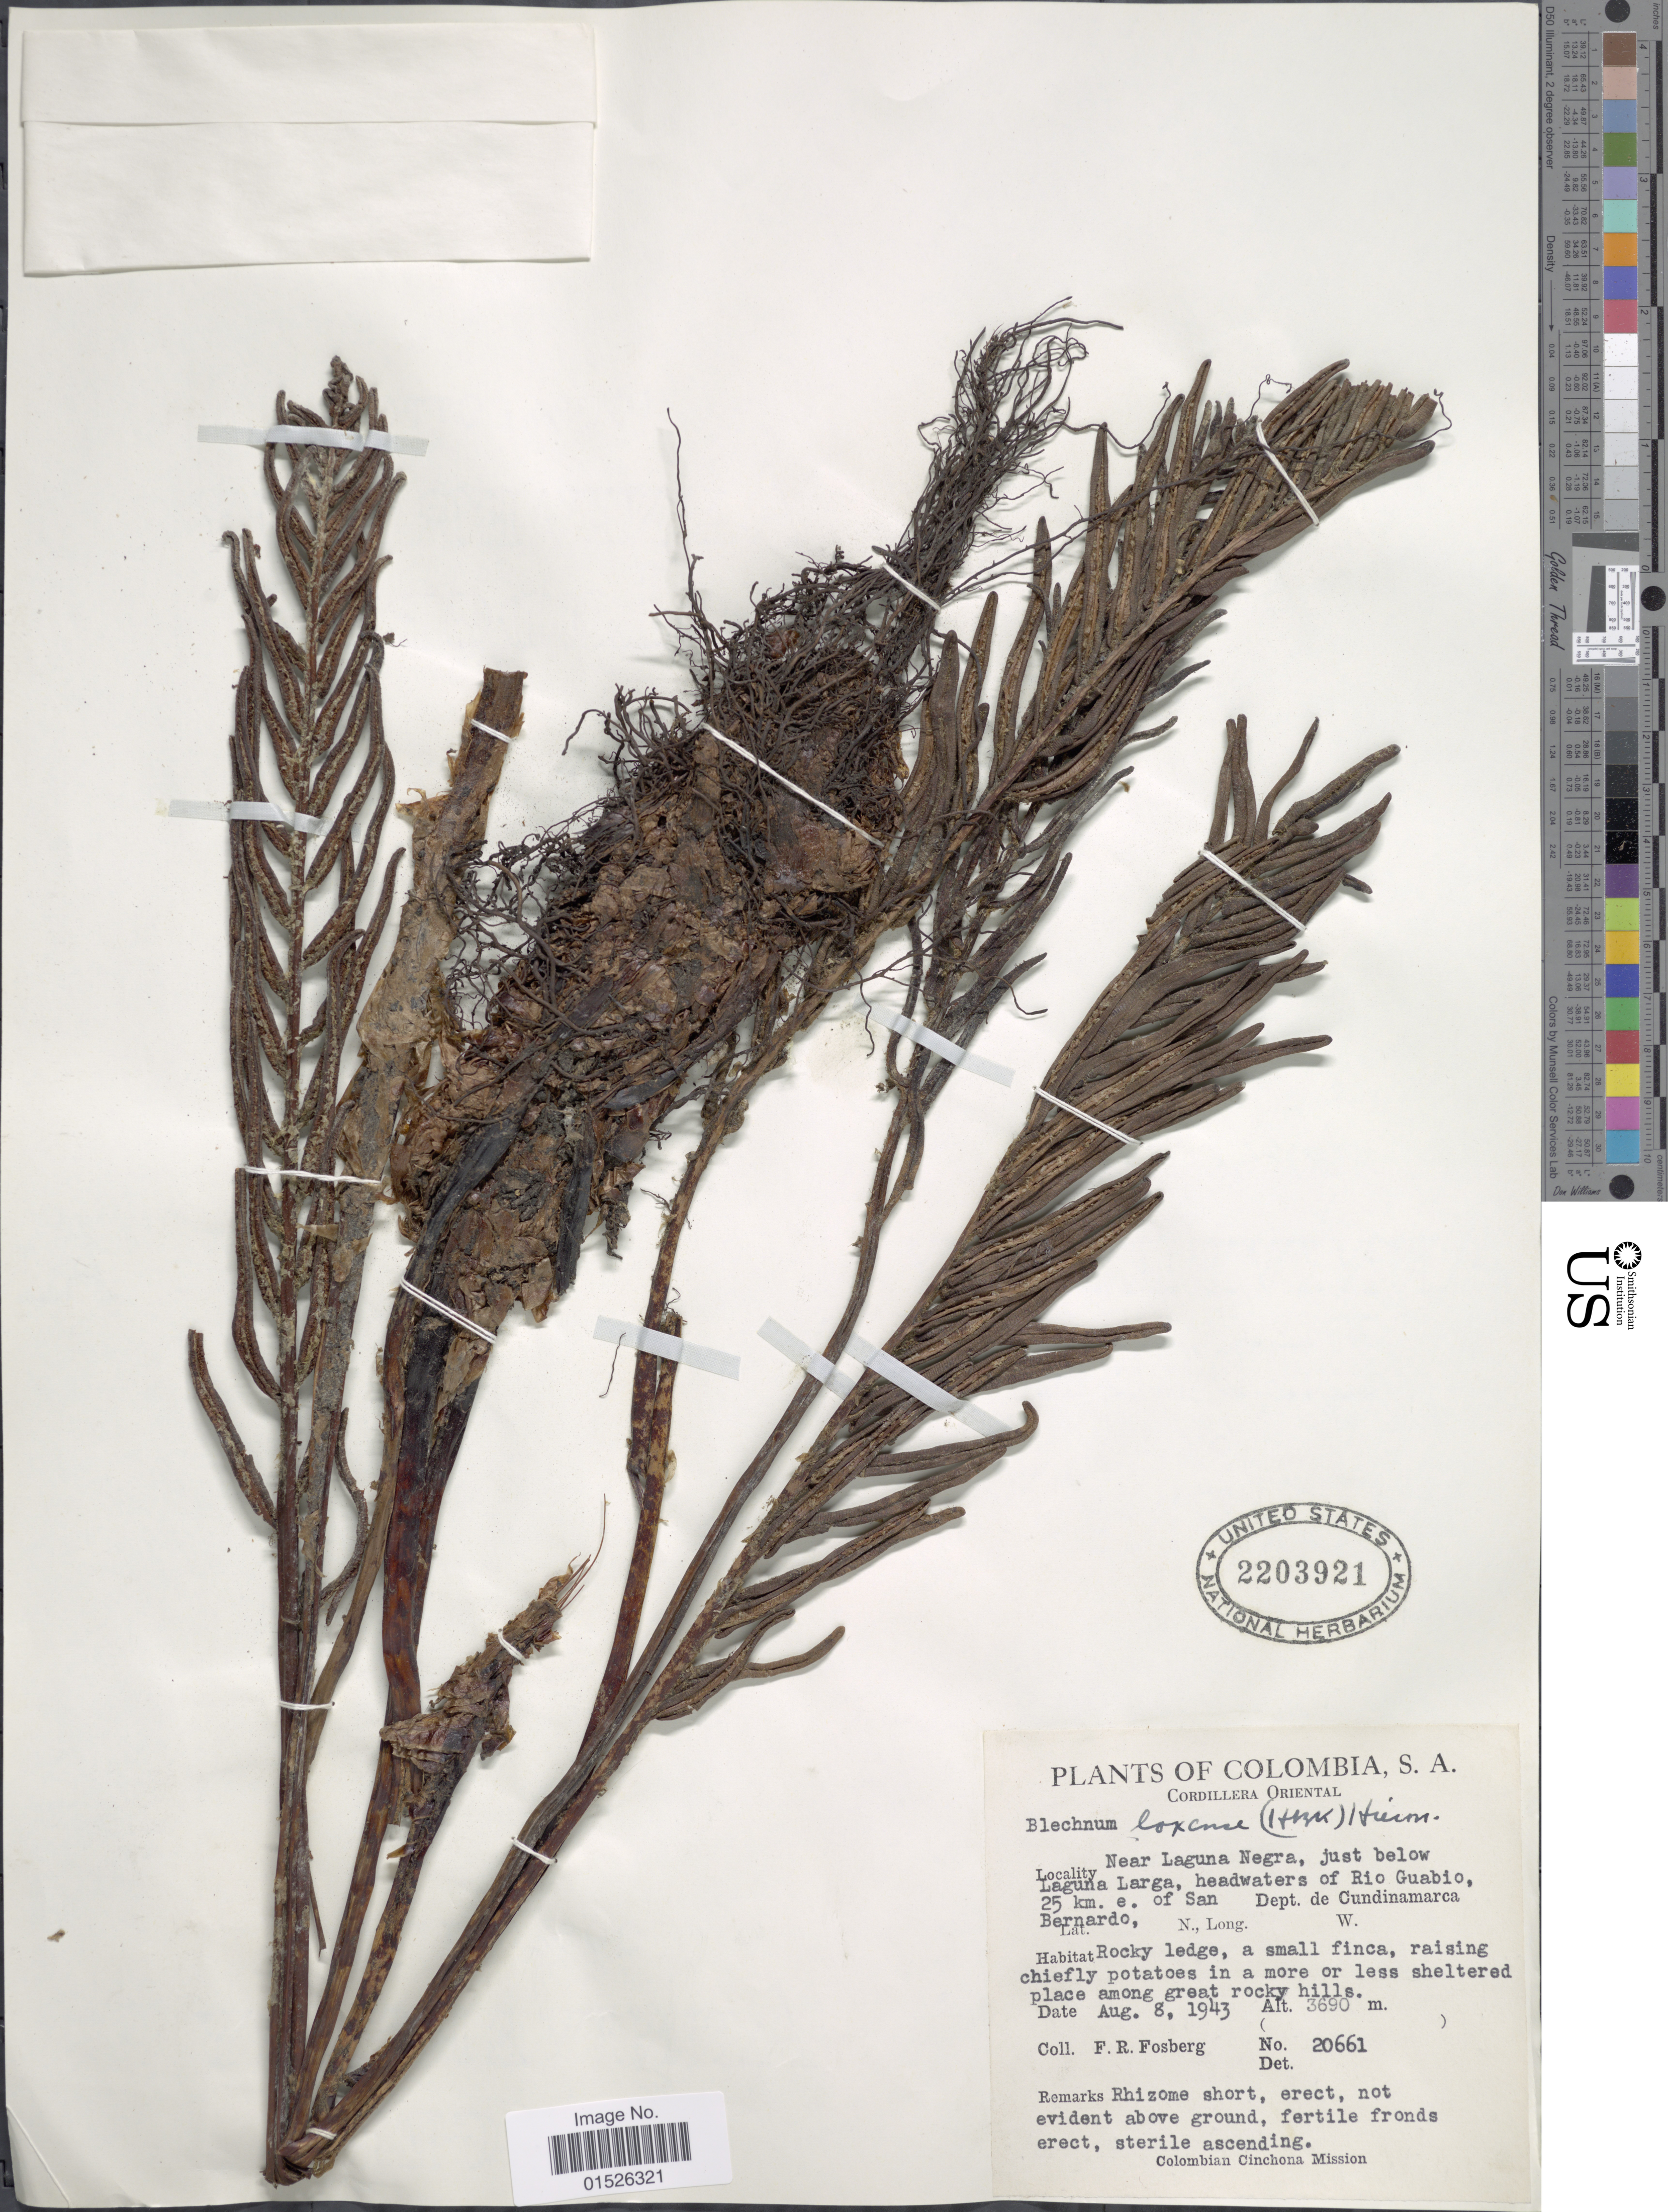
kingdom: Plantae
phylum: Tracheophyta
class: Polypodiopsida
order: Polypodiales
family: Blechnaceae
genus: Blechnum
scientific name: Blechnum loxense var. loxense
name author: (Kunth) Hook. ex Salomon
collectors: F. R. Fosberg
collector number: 20661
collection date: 1943-08-08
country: Colombia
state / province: Cundinamarca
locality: Colombia, S. A. near Laguna Negra, just below Laguna Larga, headwaters of Rio Guabio, 25 km .e. of San. Beranardo, Dept. de Cundinamarca.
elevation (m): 3690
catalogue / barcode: US 2203921